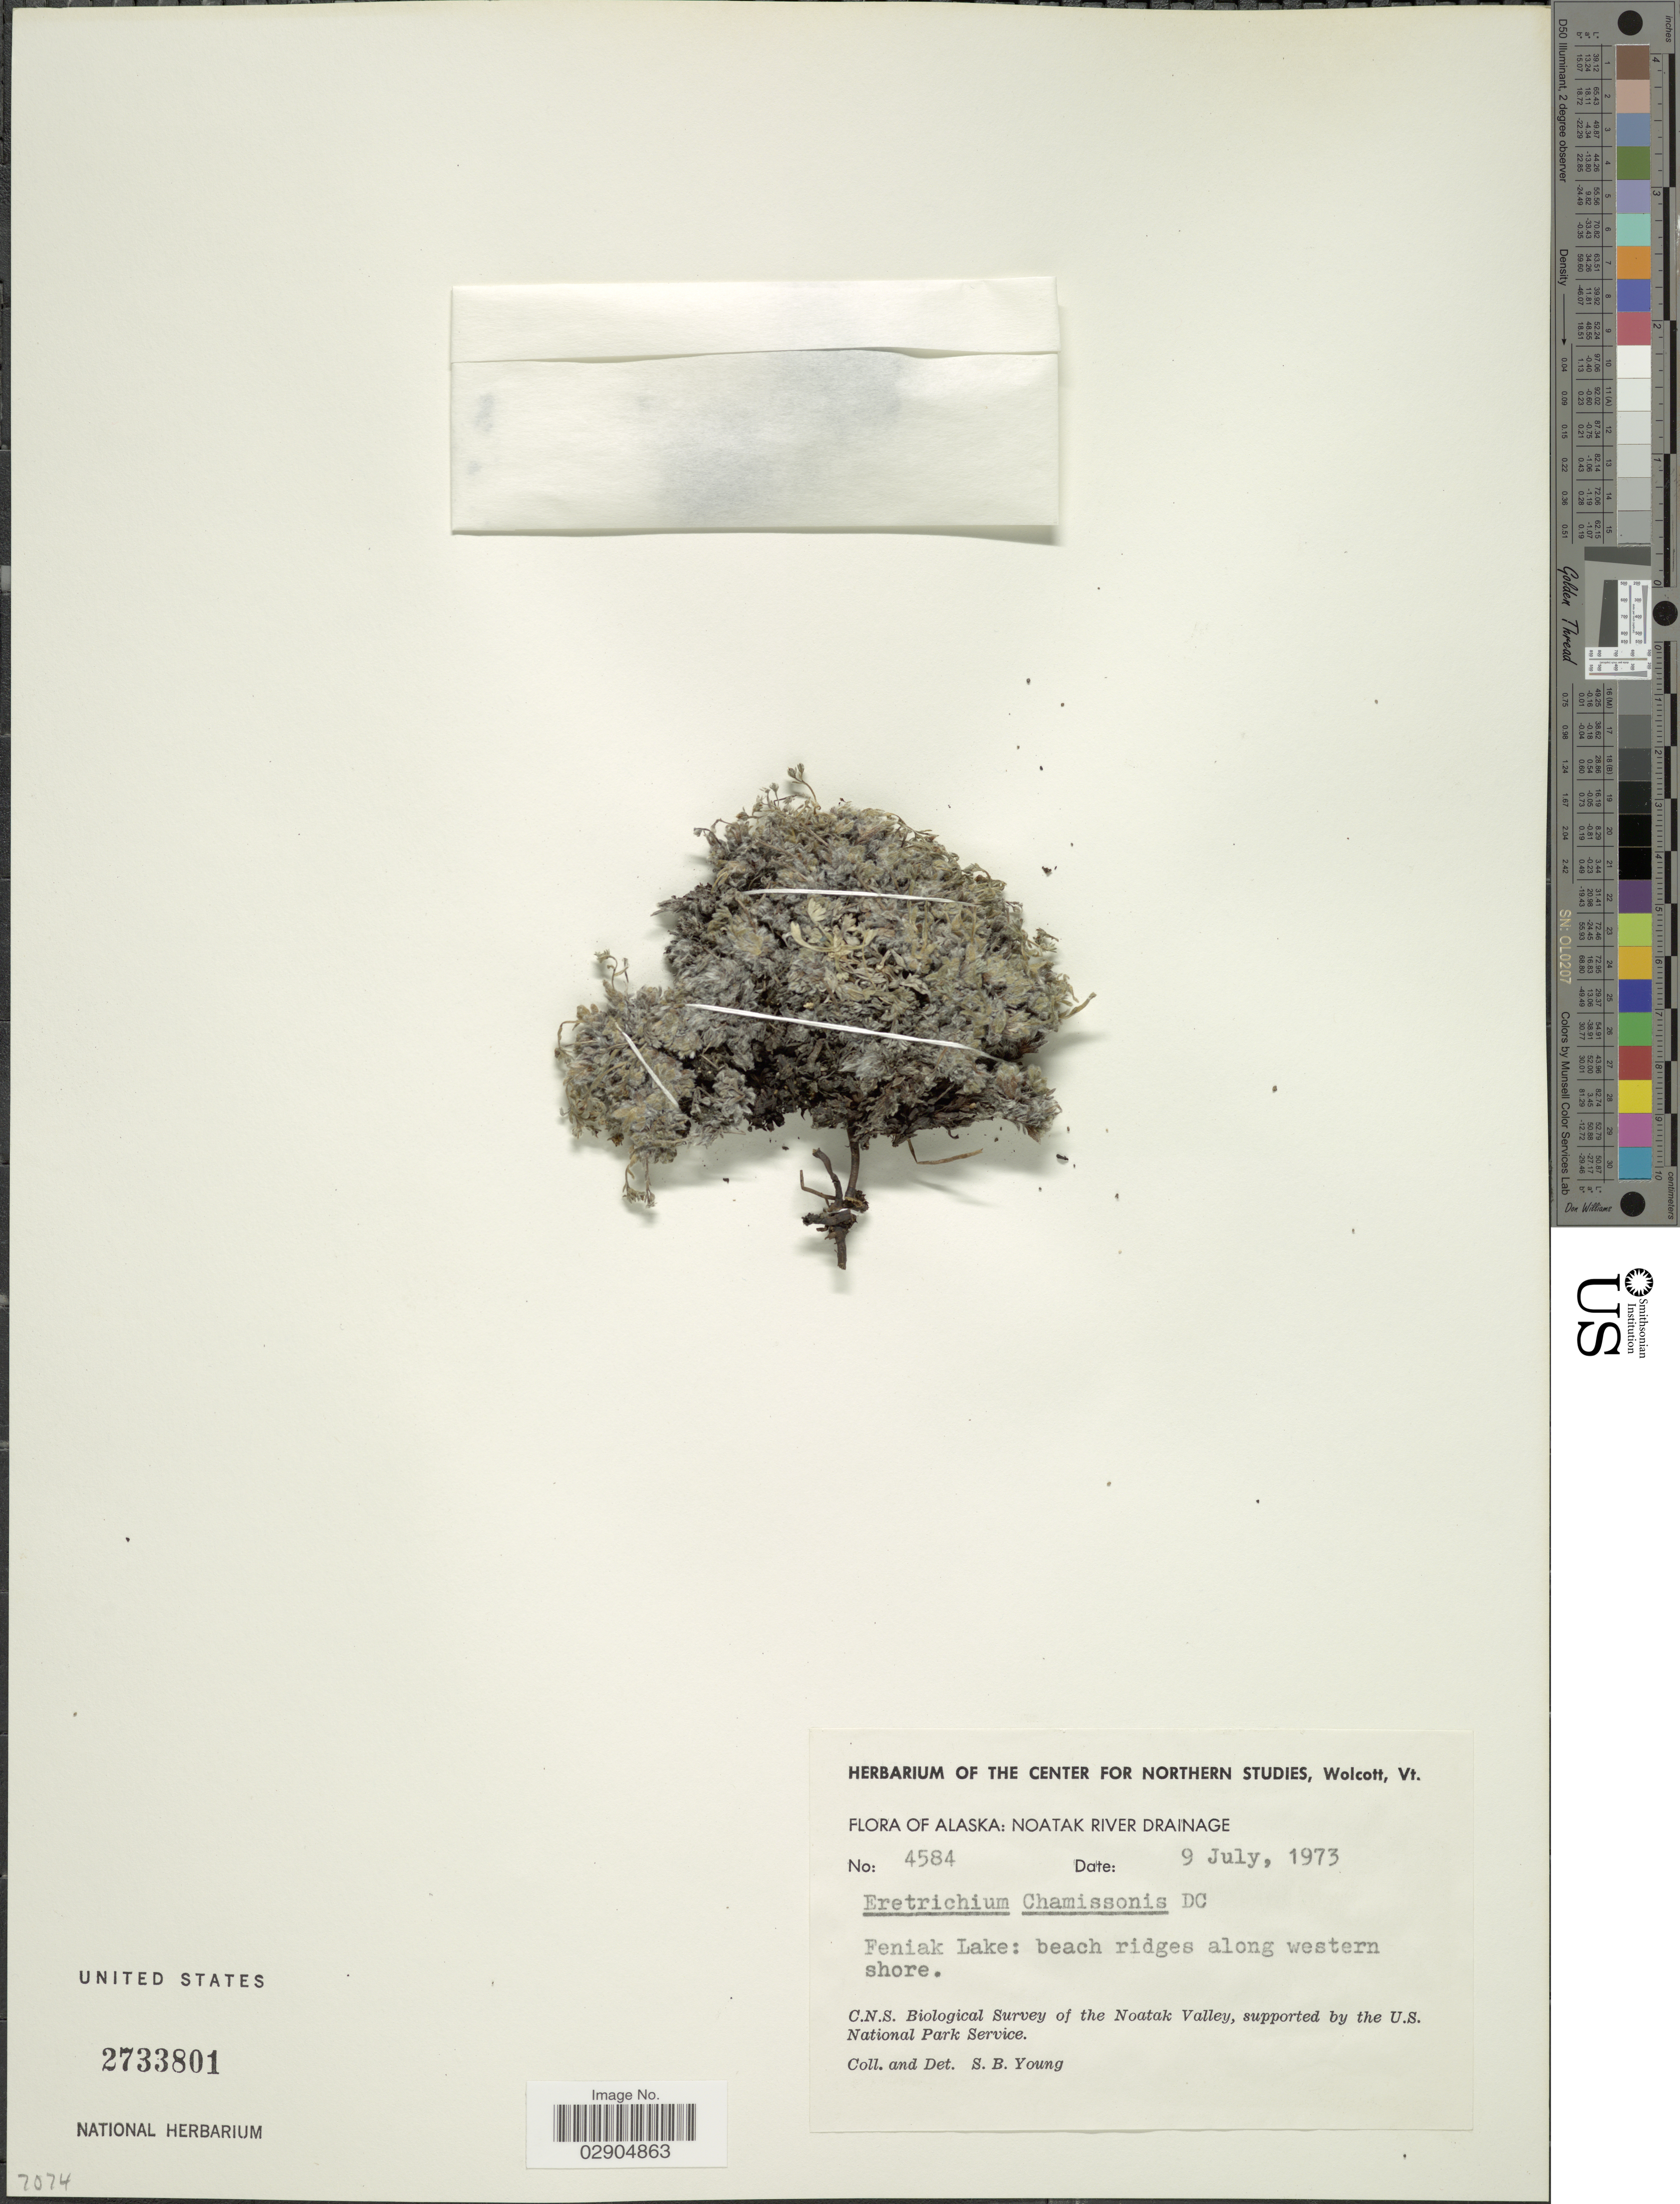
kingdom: Plantae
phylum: Tracheophyta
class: Magnoliopsida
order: Boraginales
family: Boraginaceae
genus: Eritrichium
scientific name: Eritrichium chamissonis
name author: A. DC.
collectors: S. Young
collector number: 4584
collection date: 1973-07-09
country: United States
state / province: Alaska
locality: Noatak River Drainage, Feniak Lake: beach ridges along western shore.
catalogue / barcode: US 2733801